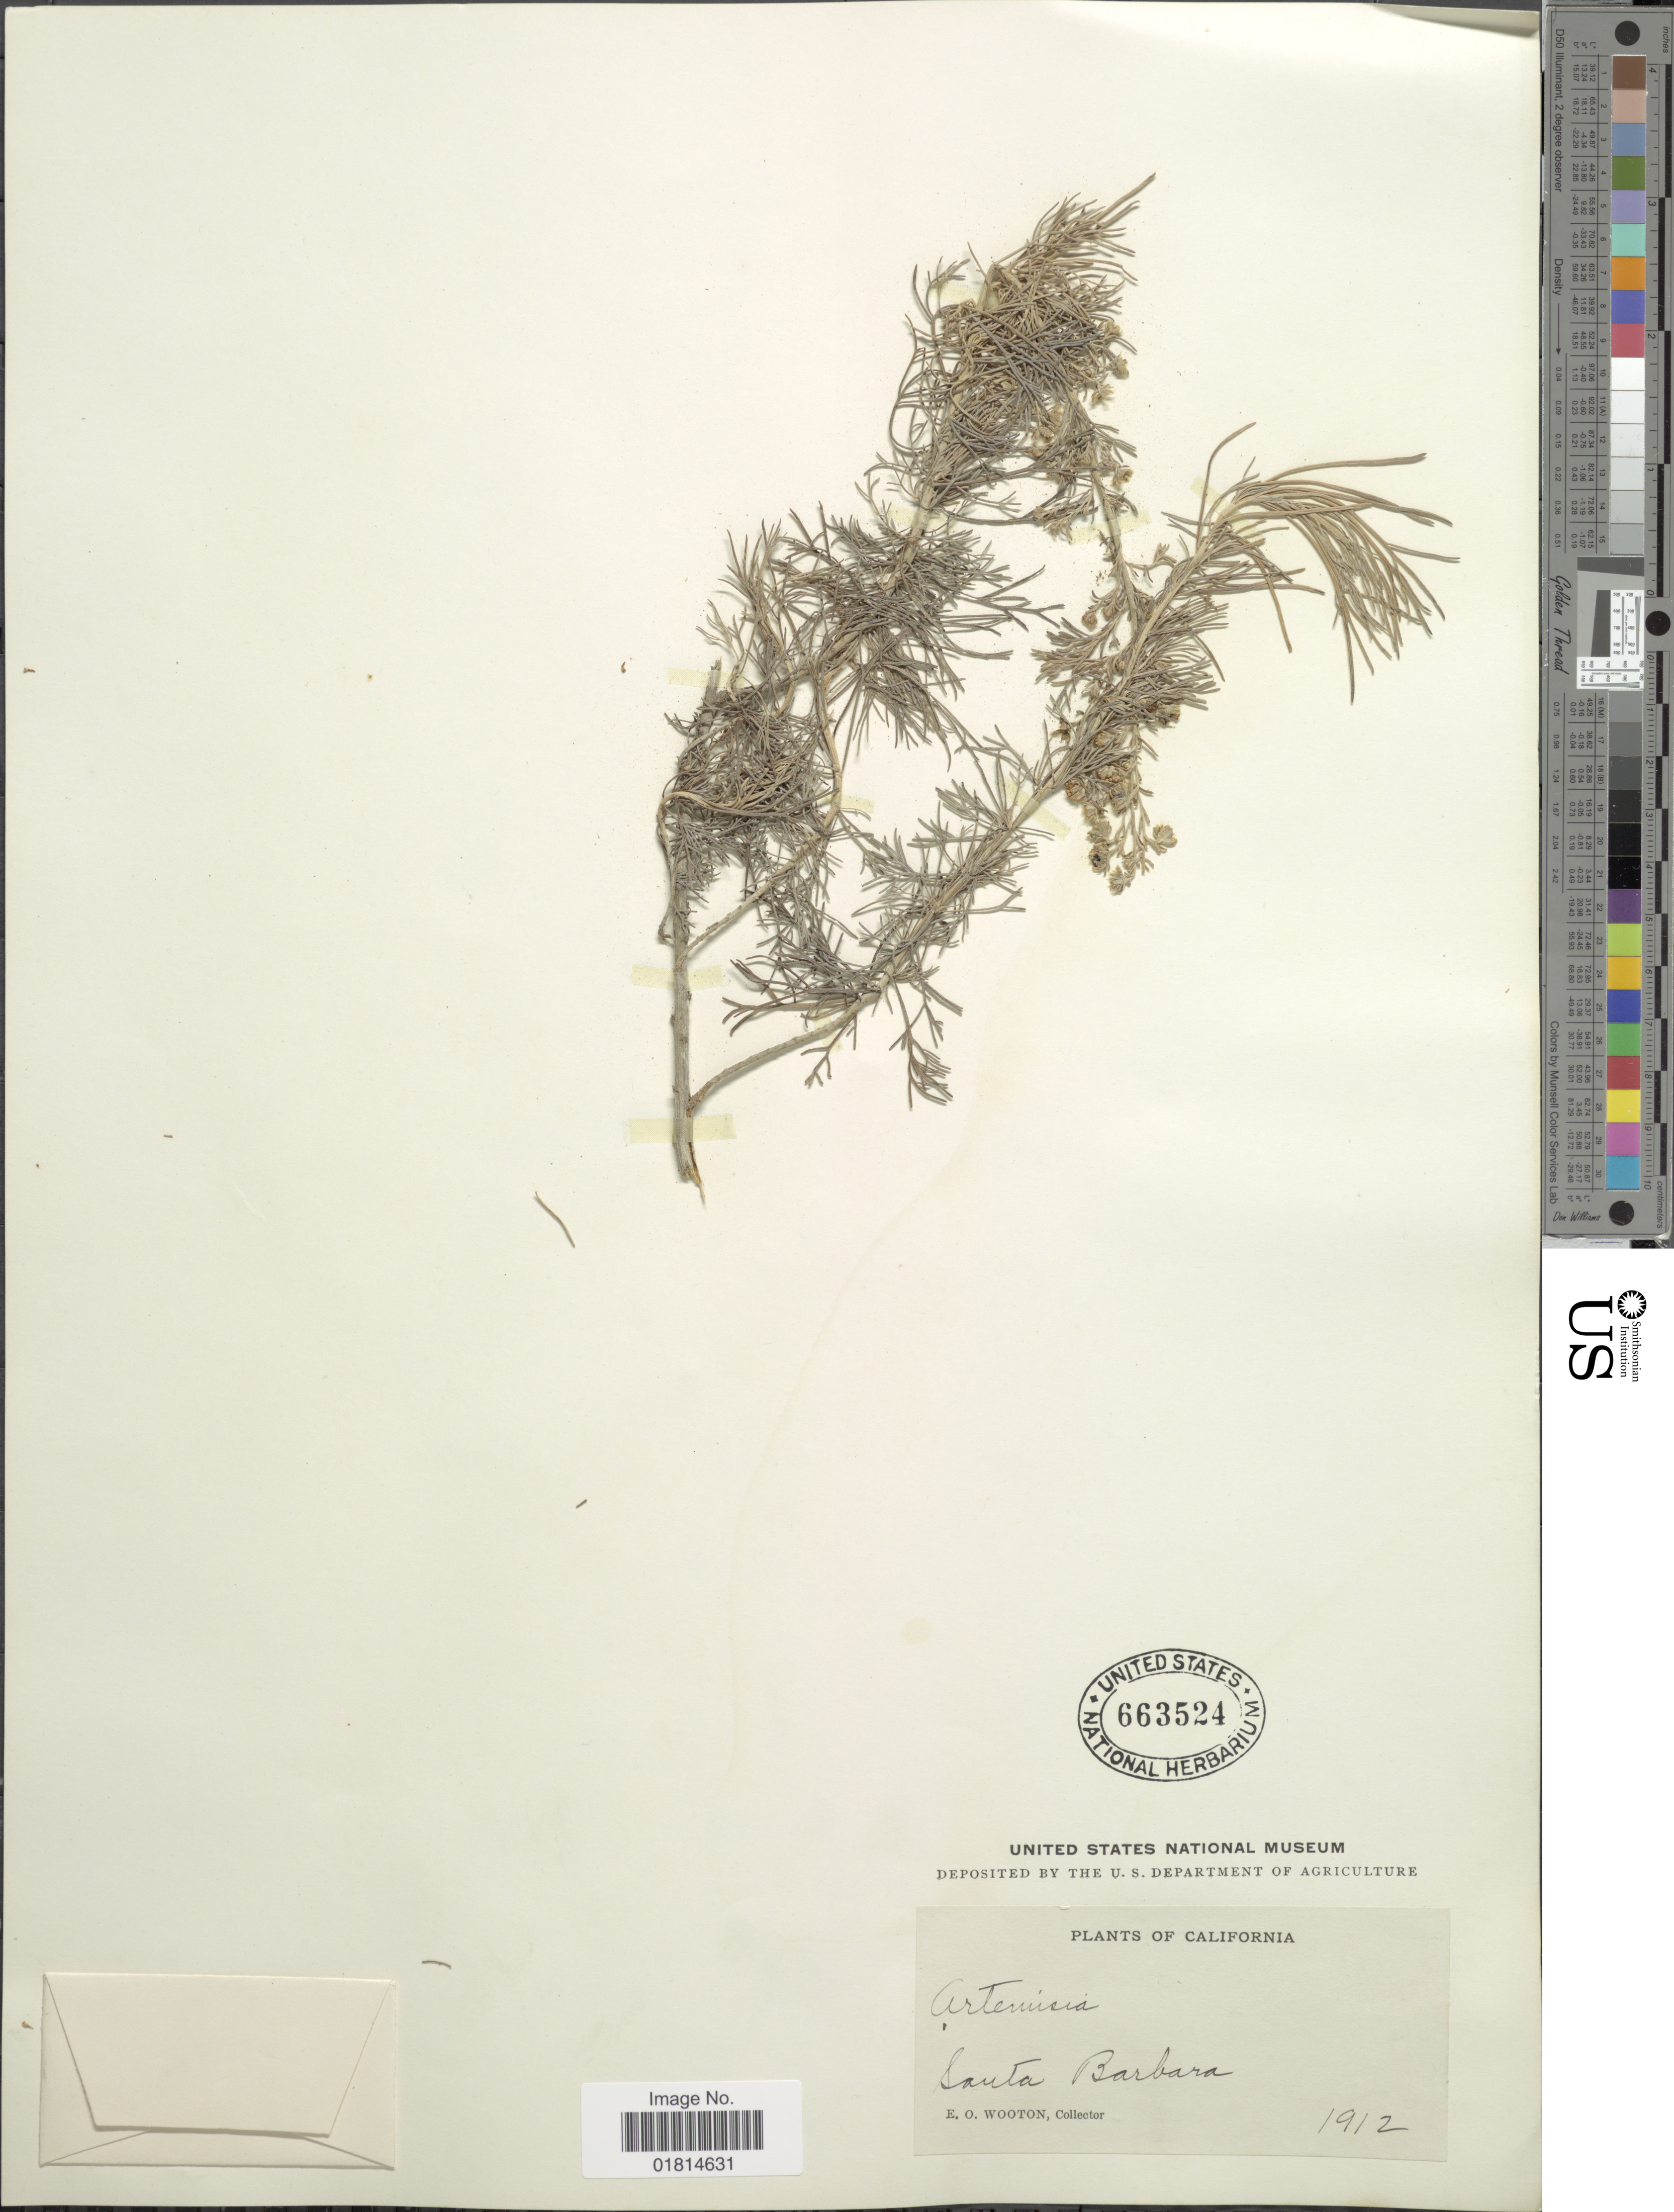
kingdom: Plantae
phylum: Tracheophyta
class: Magnoliopsida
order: Asterales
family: Asteraceae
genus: Artemisia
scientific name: Artemisia californica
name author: Less.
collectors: E. O. Wooton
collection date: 1912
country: United States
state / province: California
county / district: Santa Barbara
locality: Santa Barbara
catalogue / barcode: US 663524